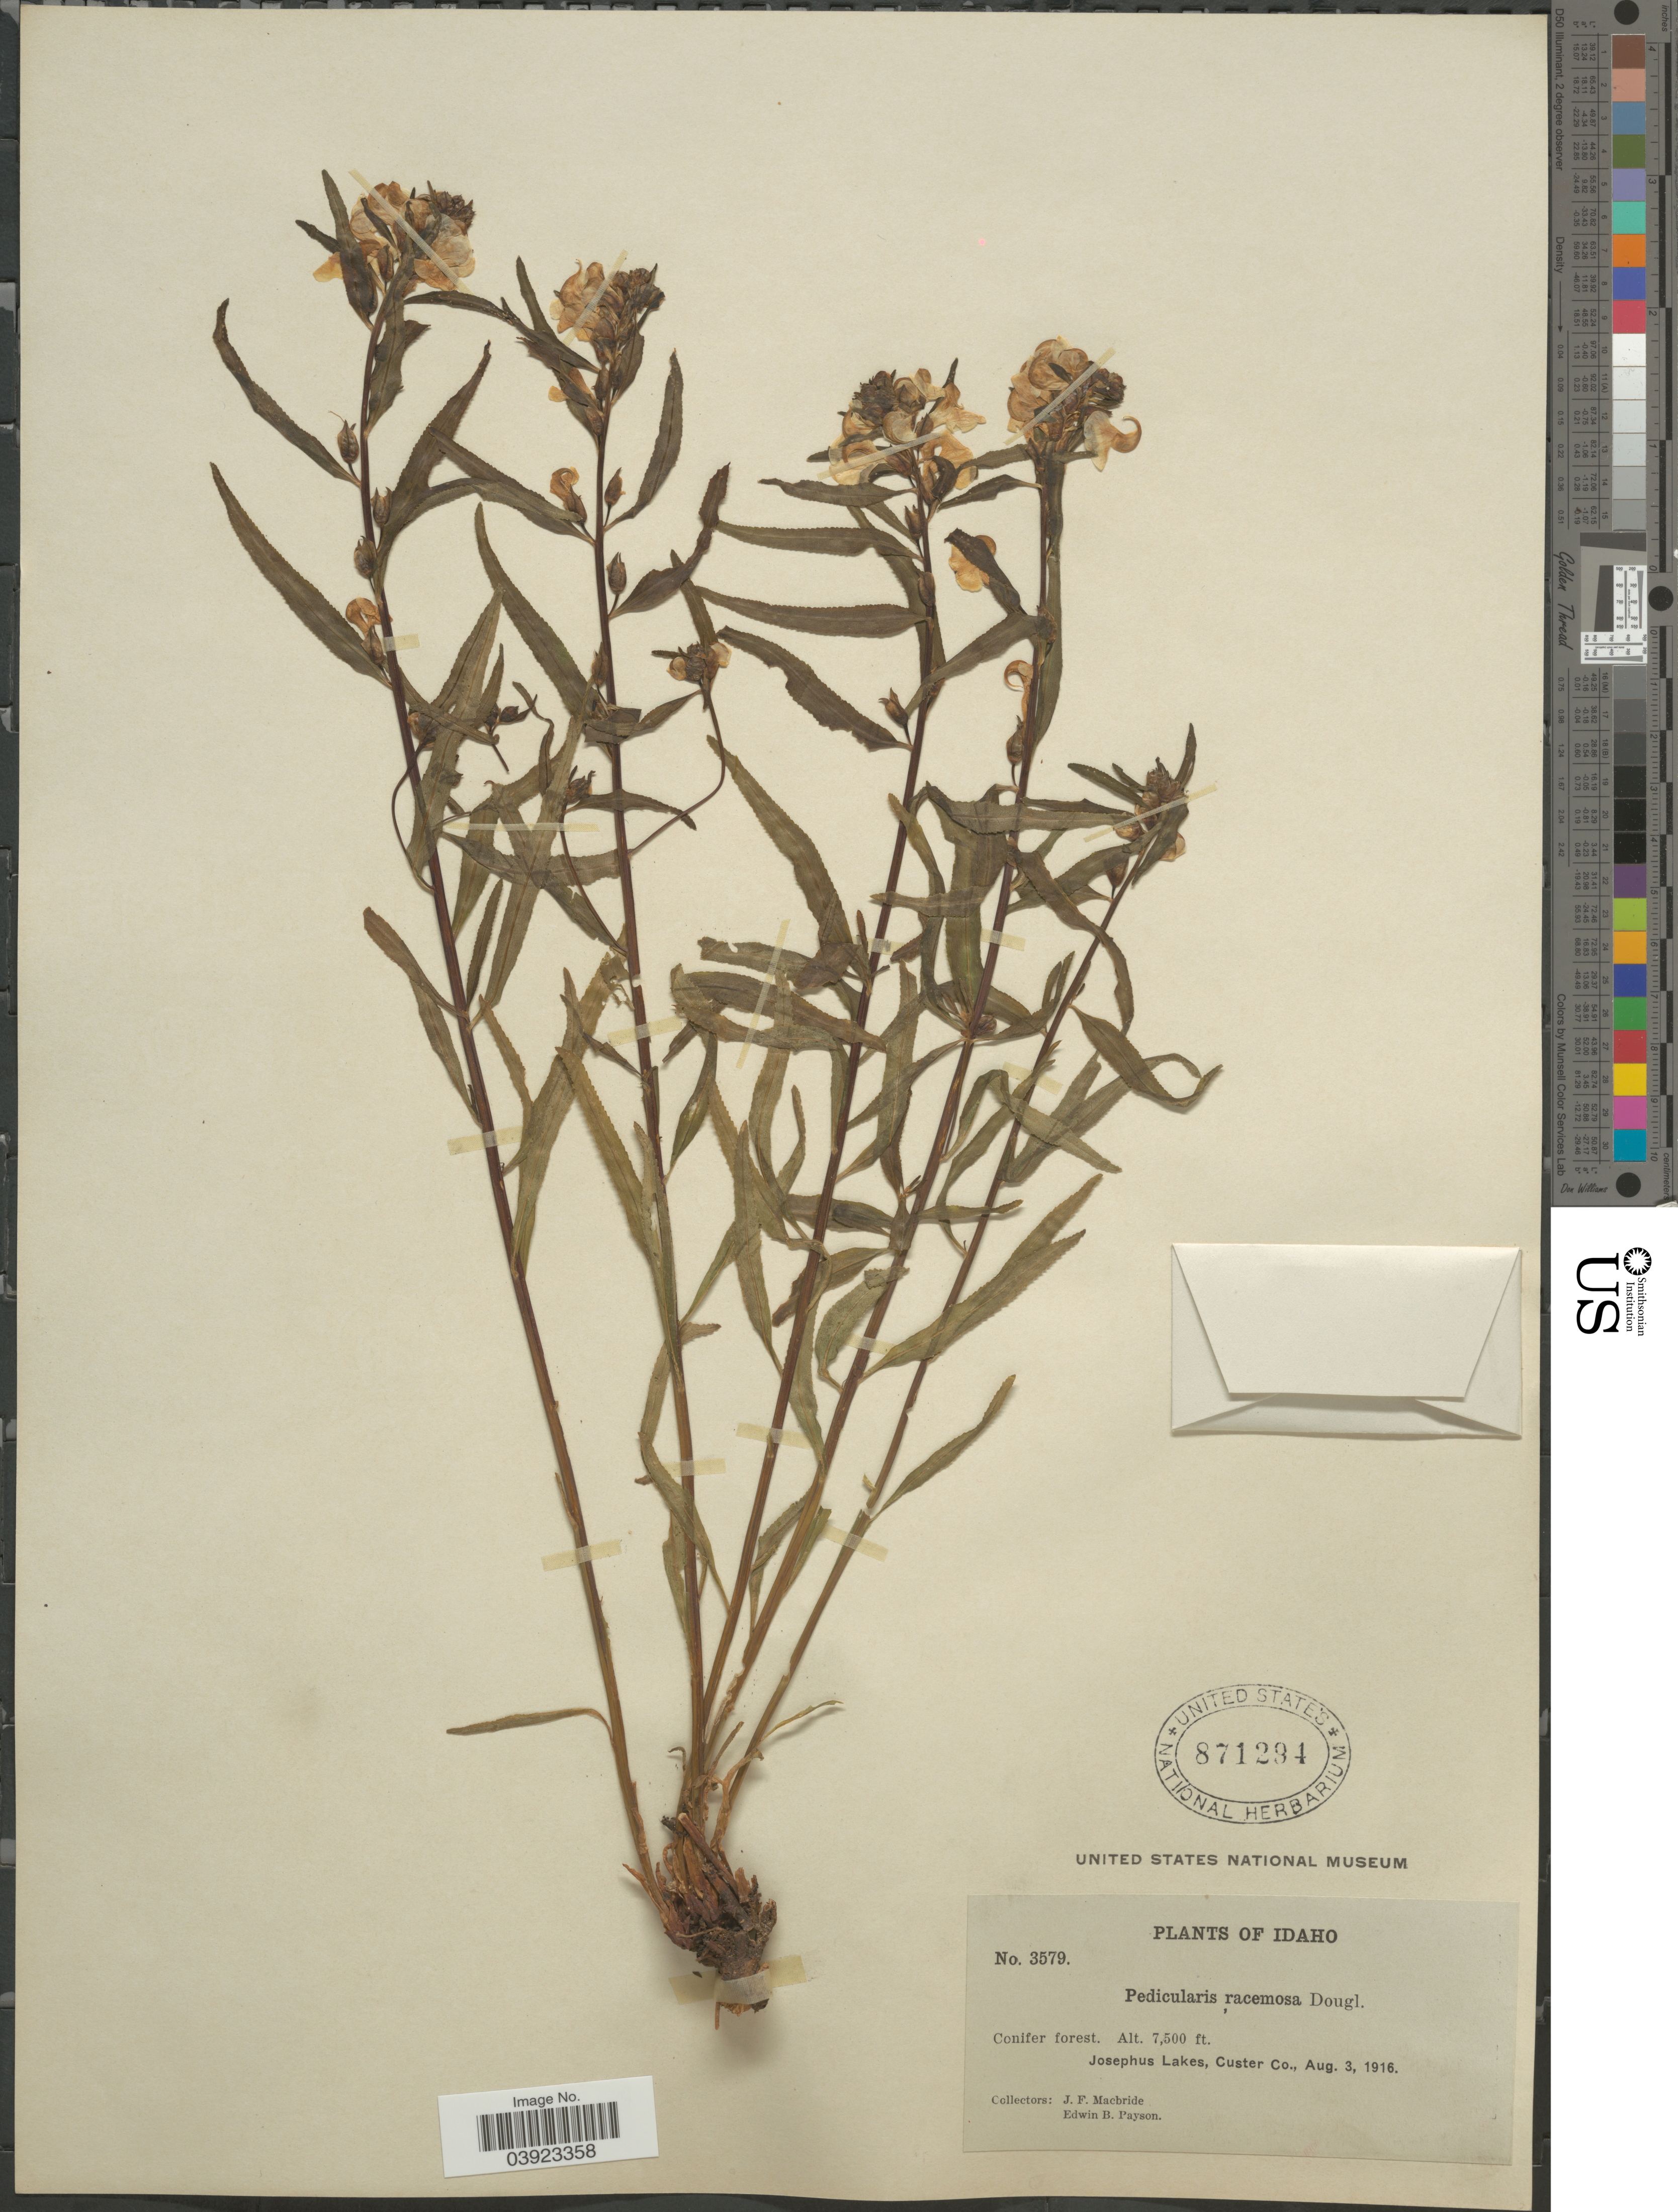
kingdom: Plantae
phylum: Tracheophyta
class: Magnoliopsida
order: Lamiales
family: Orobanchaceae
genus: Pedicularis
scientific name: Pedicularis racemosa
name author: Douglas ex Benth.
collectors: J. F. Macbride & E. B. Payson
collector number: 3579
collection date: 1916-08-03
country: United States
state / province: Idaho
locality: Josephus Lakes, Custer Co.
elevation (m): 2286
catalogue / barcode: US 871294